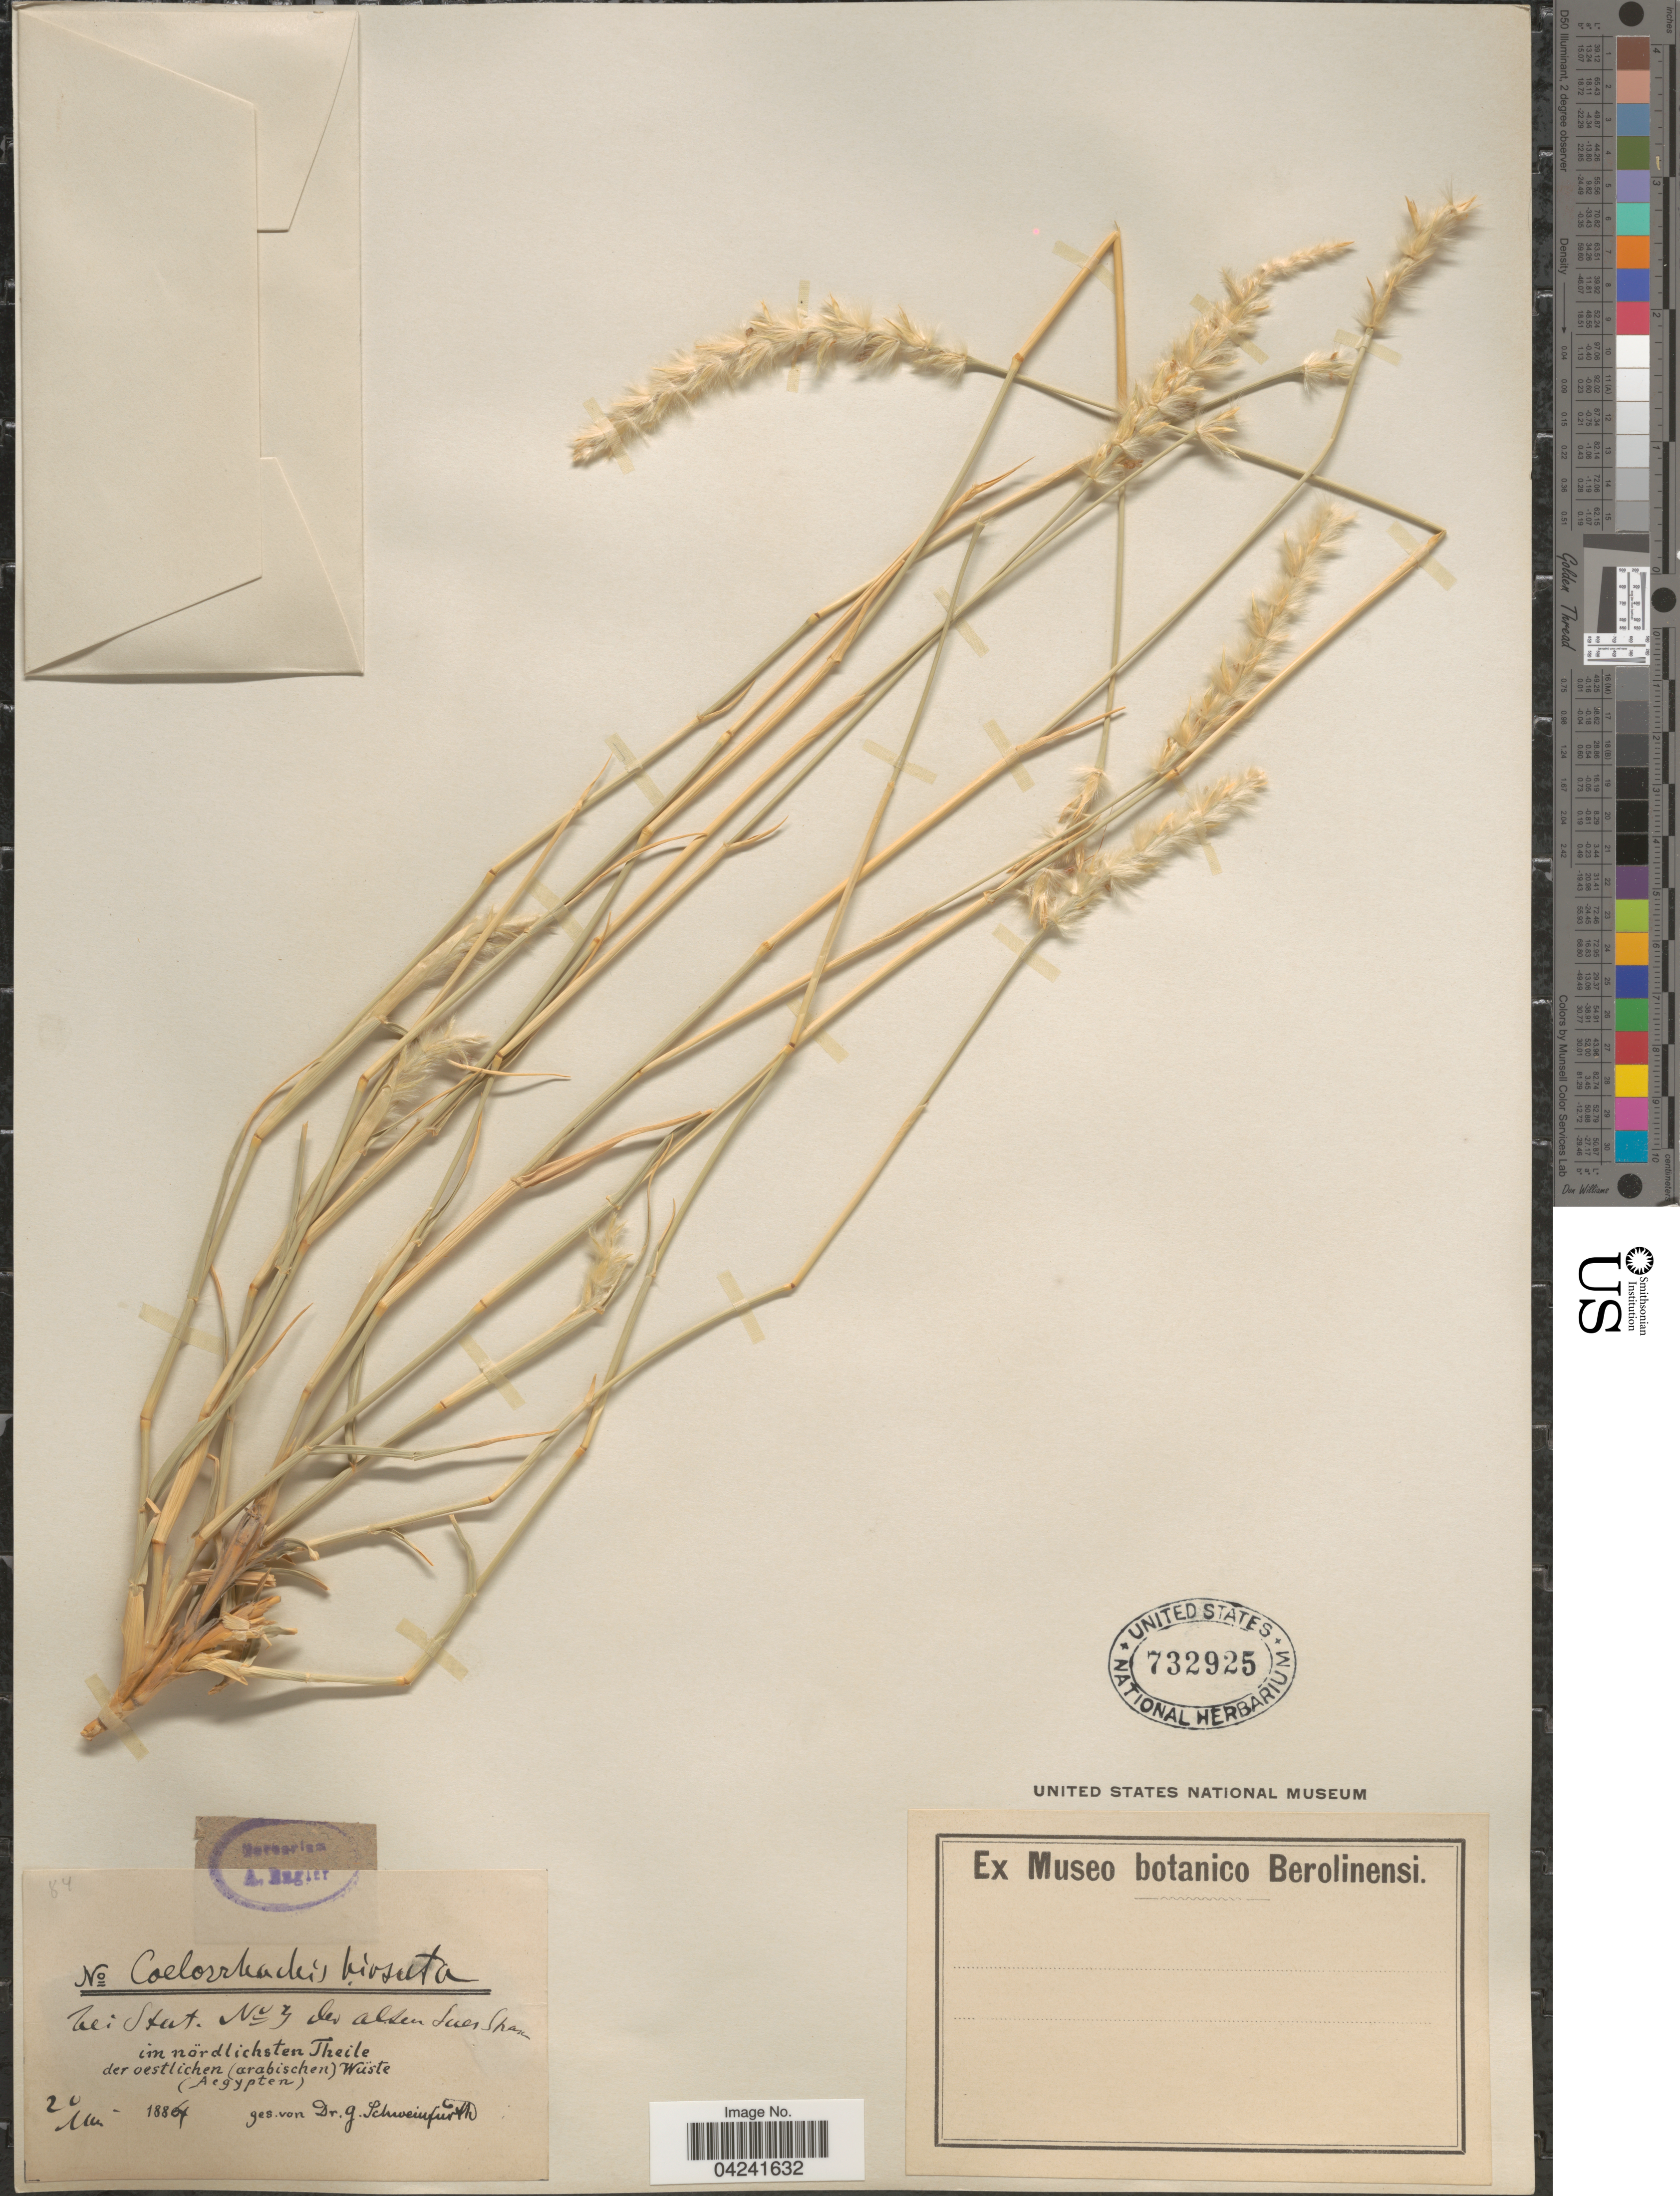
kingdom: Plantae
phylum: Tracheophyta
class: Liliopsida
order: Poales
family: Poaceae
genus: Lasiurus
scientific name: Lasiurus scindicus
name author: Henr.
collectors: G. A. Schweinfurth (herbarium)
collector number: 20*?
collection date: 1884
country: Egypt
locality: Im nördlichsten Theile der oestlichen (arabischen) Wüste (Aegypten).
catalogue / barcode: US 732925